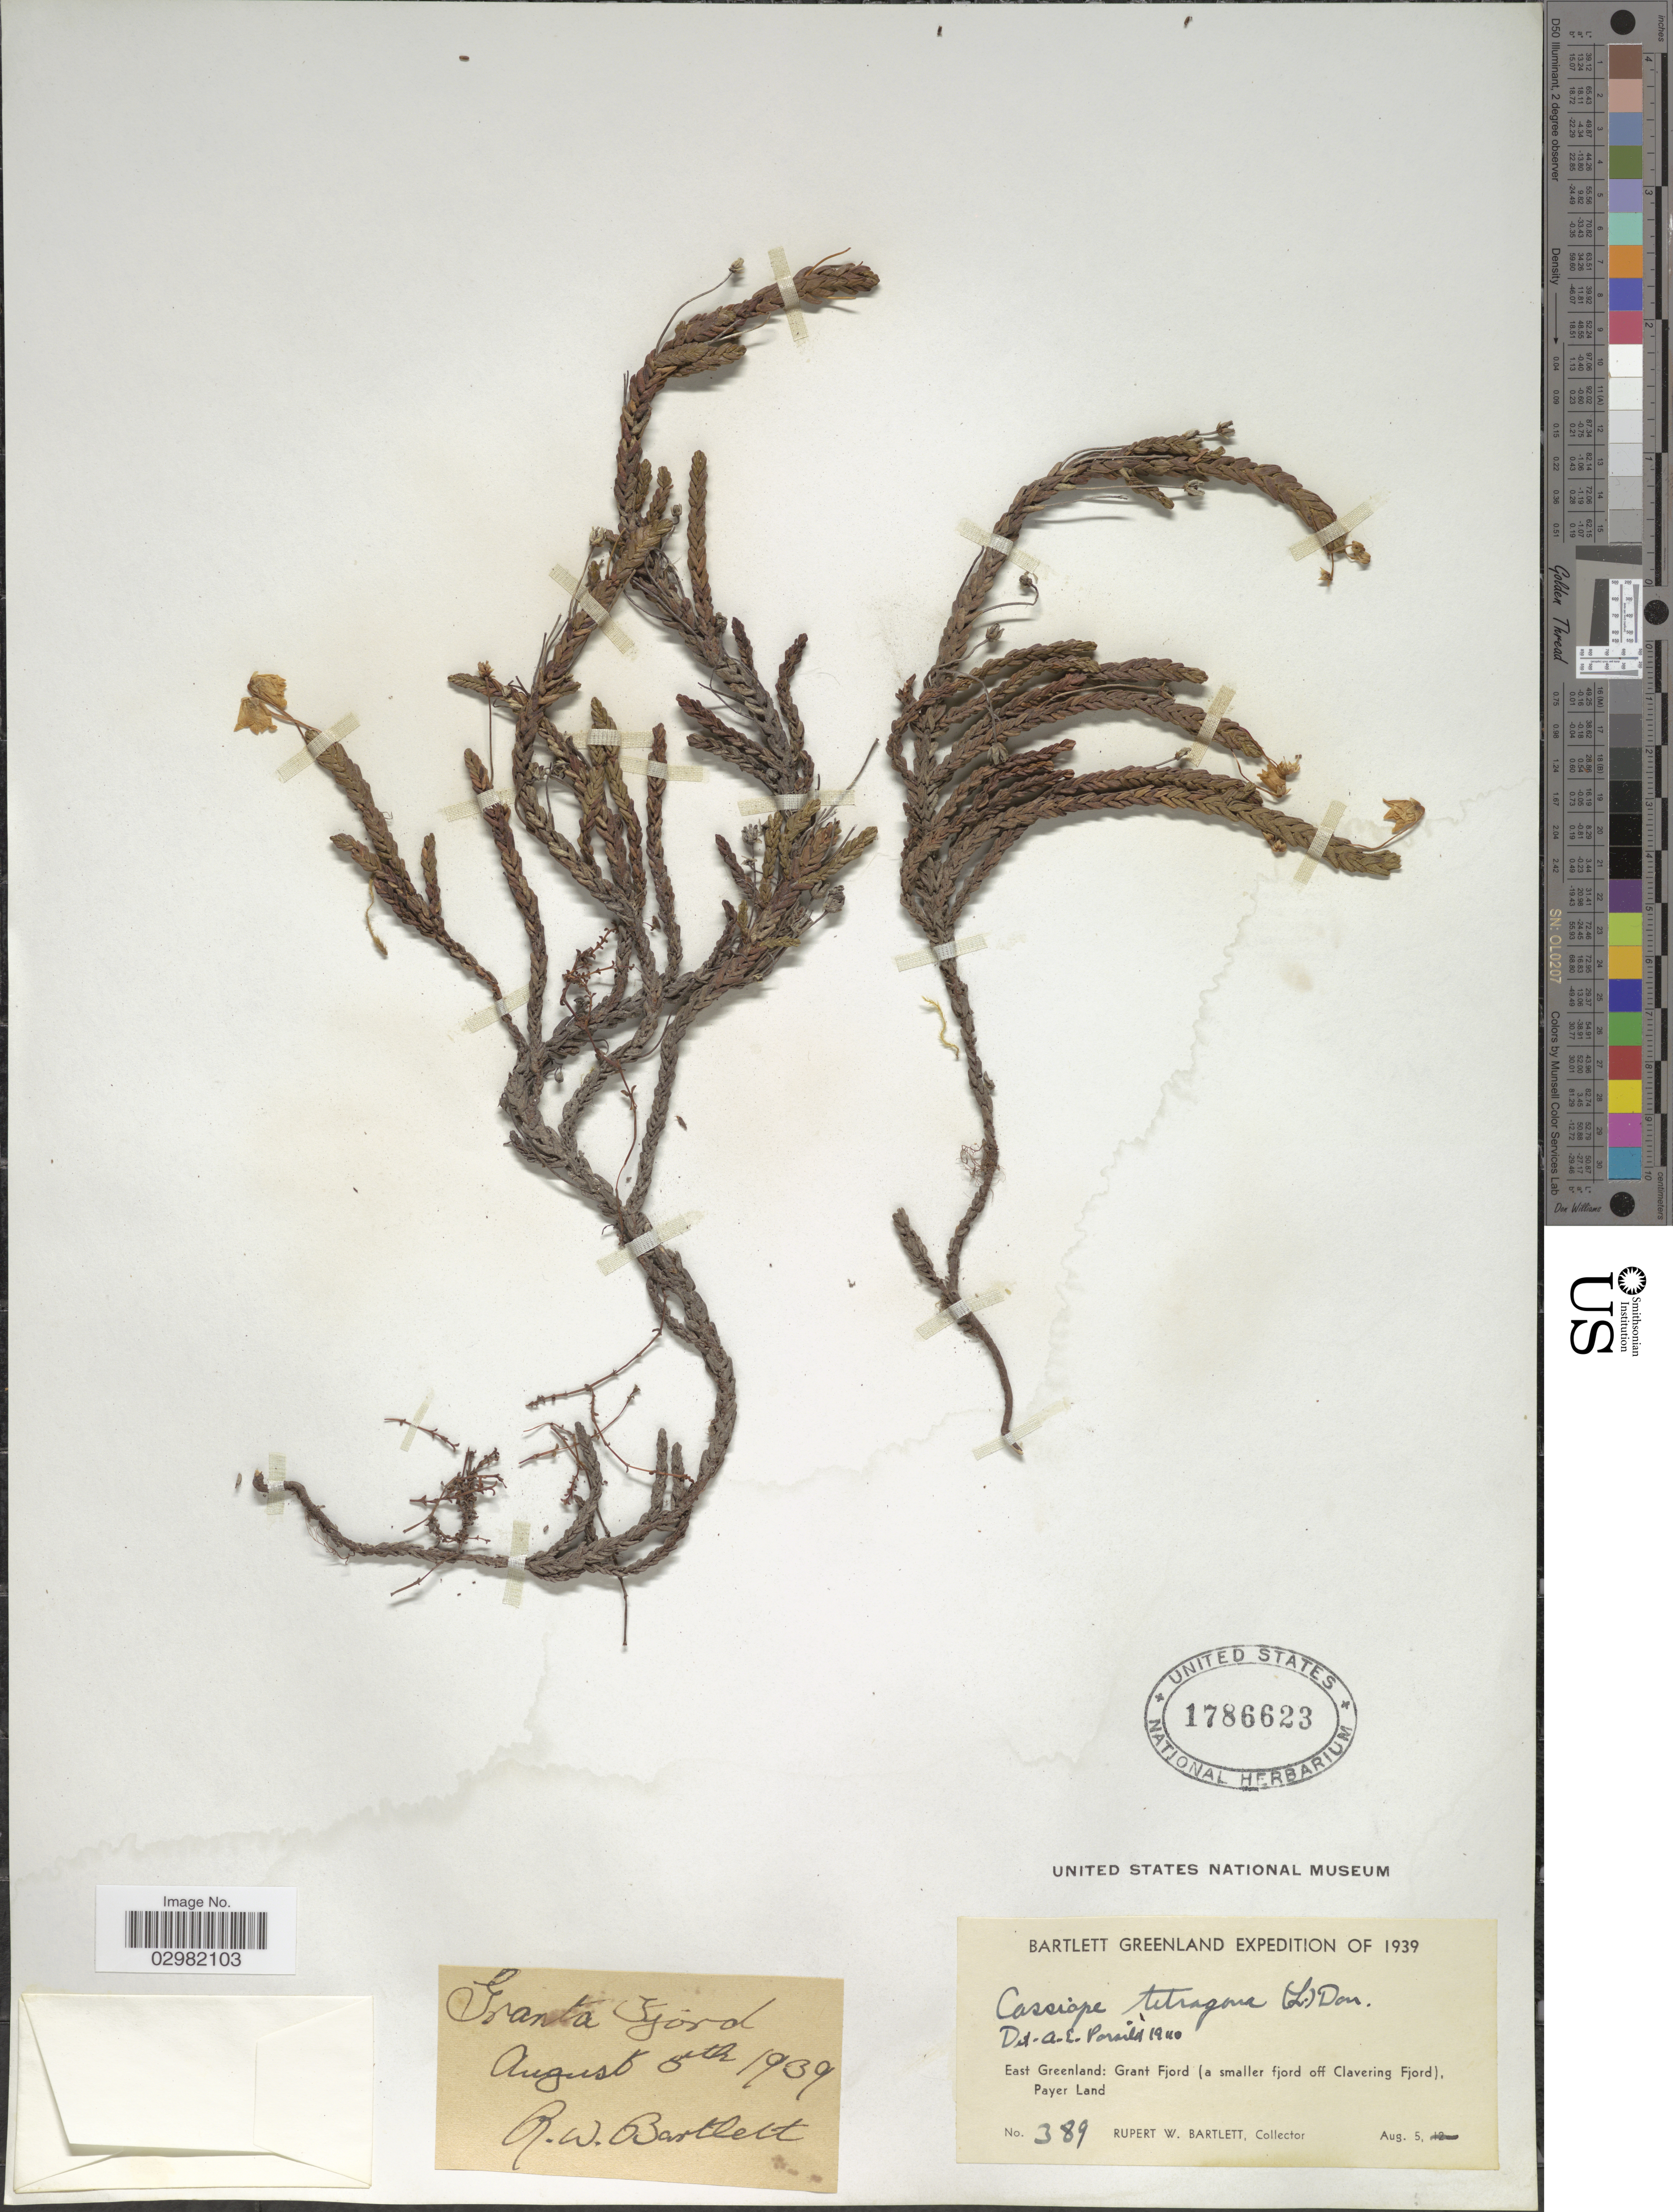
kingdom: Plantae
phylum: Tracheophyta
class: Magnoliopsida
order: Ericales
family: Ericaceae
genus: Cassiope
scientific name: Cassiope tetragona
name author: (L.) D. Don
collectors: R. W. Bartlett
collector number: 389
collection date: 1939-08-05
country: Greenland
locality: East Greenland: Grant Fjord ( a smaller fjord off Clavering Fjord), Payer Land.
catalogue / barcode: US 1786623